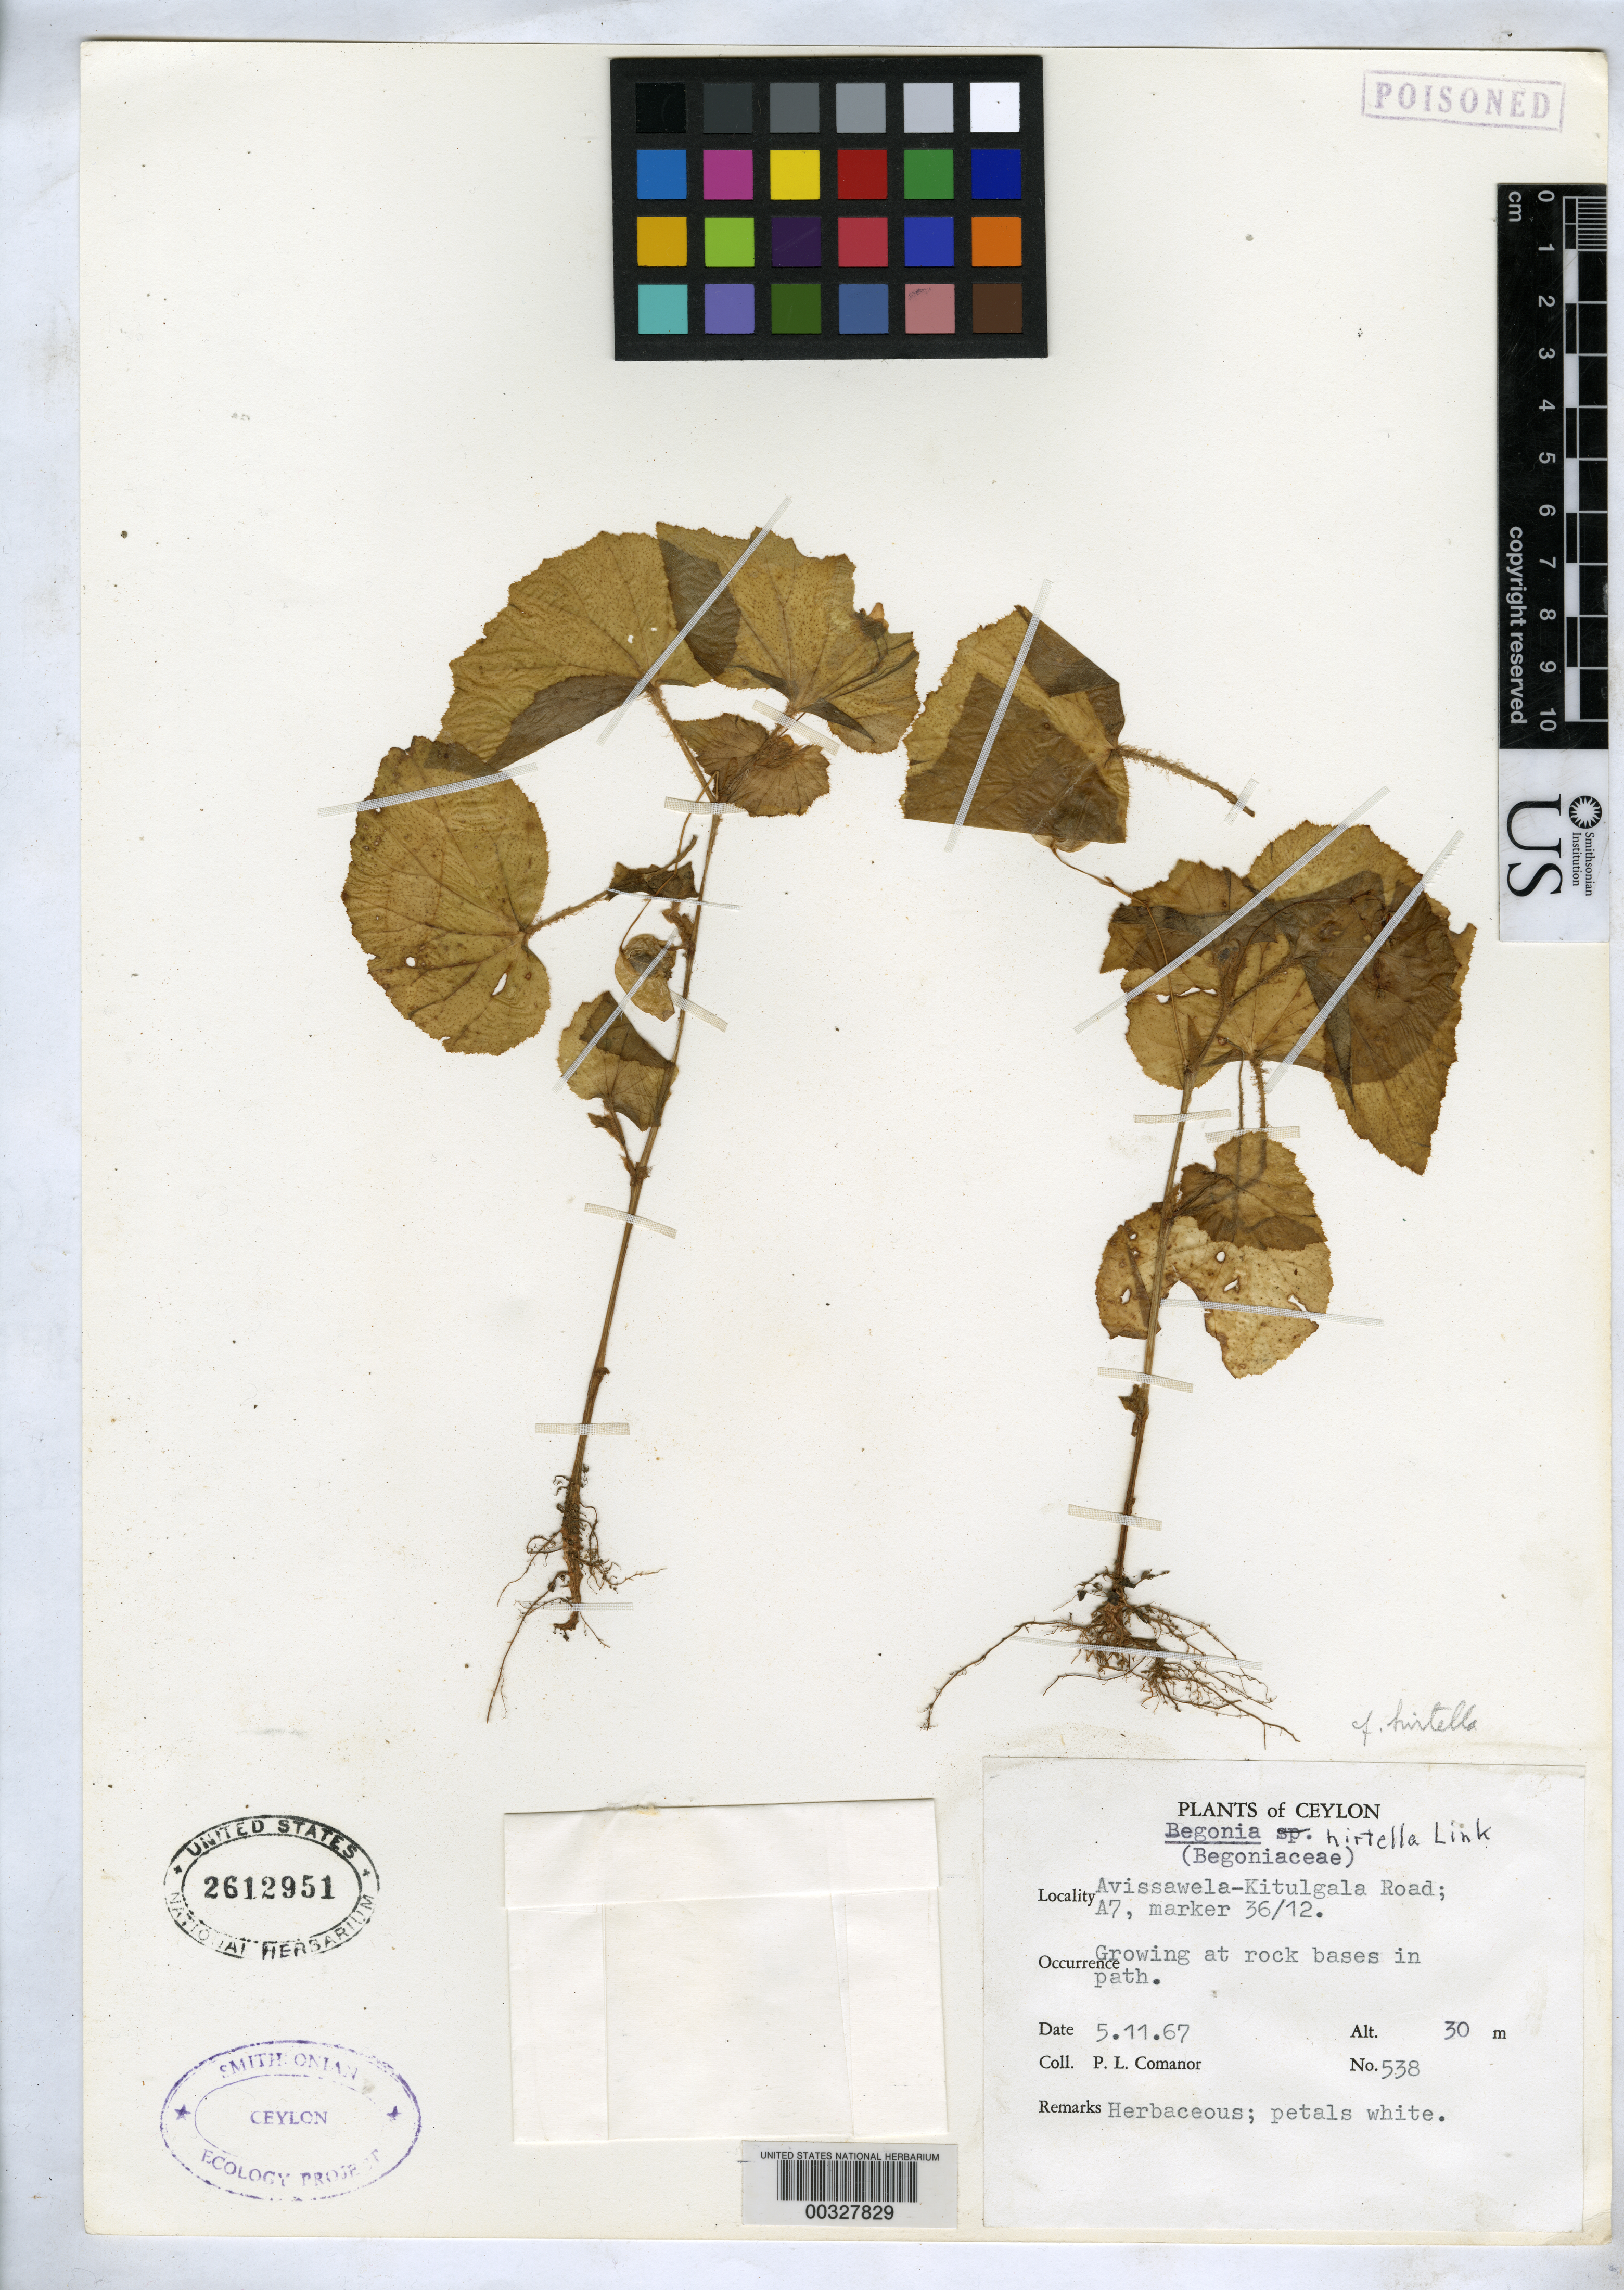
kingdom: Plantae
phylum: Tracheophyta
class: Magnoliopsida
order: Cucurbitales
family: Begoniaceae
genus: Begonia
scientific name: Begonia hirtella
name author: Link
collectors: P. Comanor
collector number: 538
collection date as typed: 05 Nov 1967 or 11 May 1967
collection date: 1967-05-11 or 1967-11-05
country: Sri Lanka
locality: Avissawela-kitulgala road, a7, marker 36/12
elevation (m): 30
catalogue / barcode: US 2612951